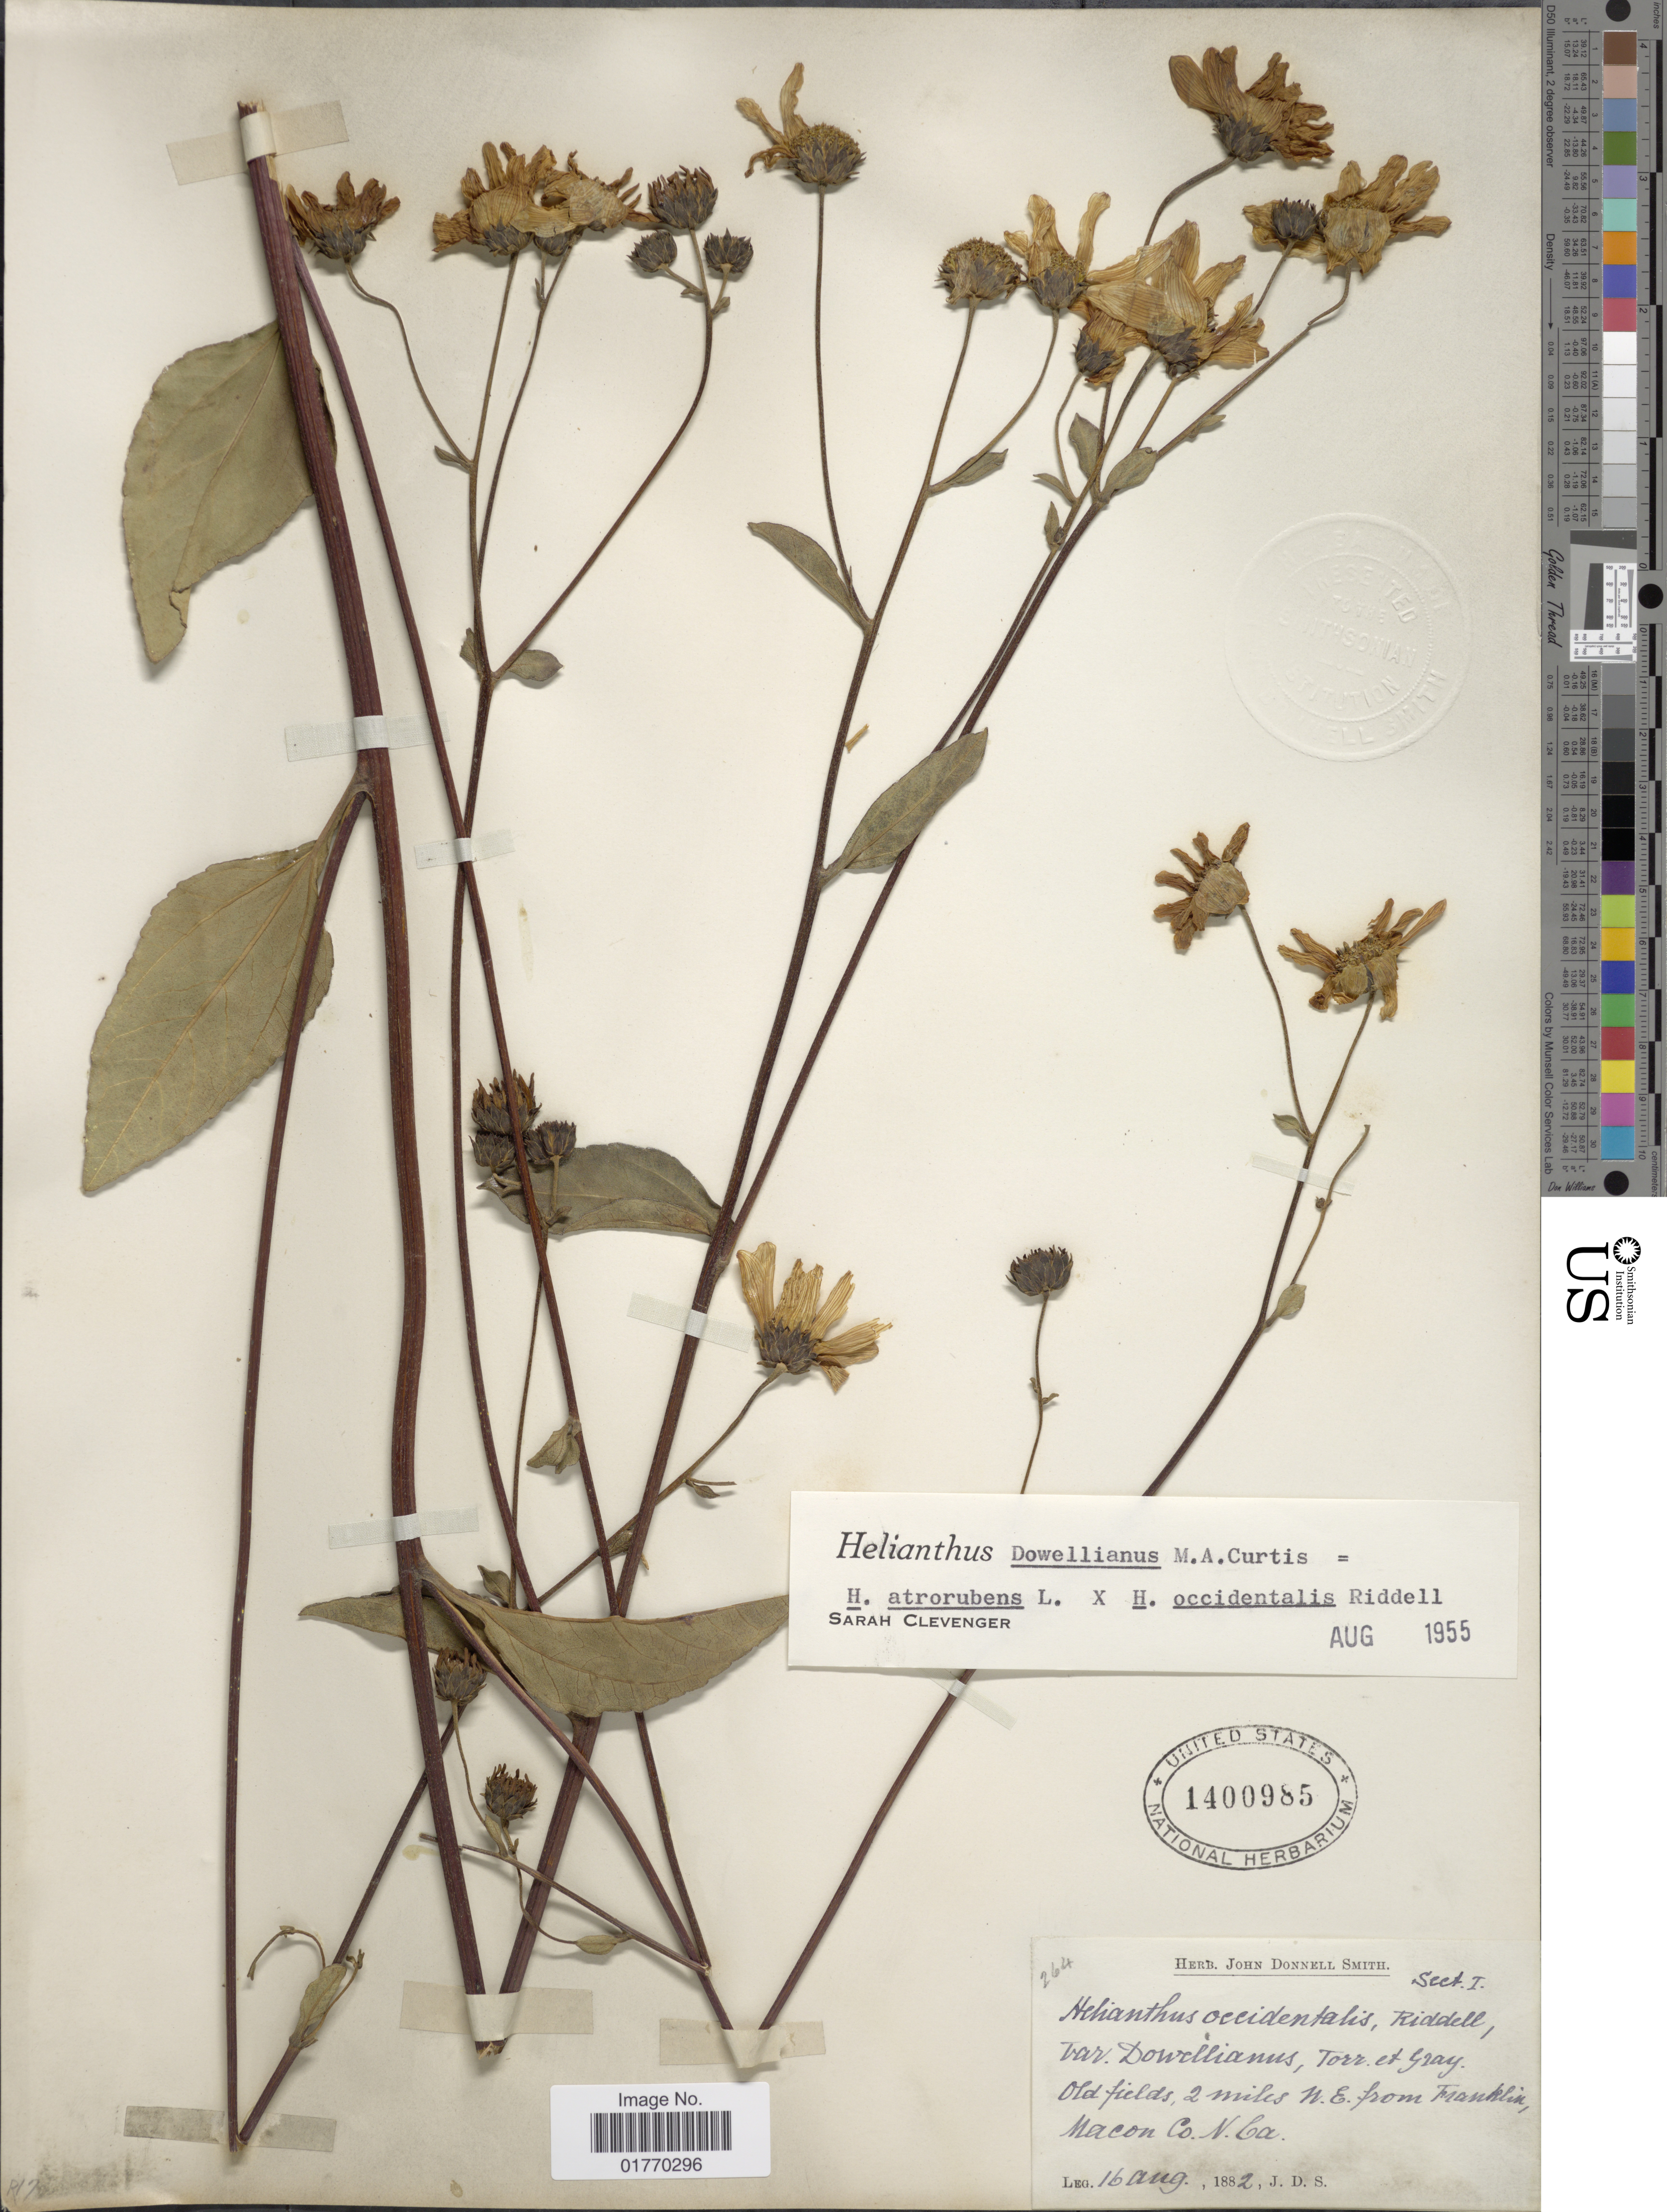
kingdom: Plantae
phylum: Tracheophyta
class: Magnoliopsida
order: Asterales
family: Asteraceae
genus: Helianthus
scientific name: Helianthus dowellianus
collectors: J. Donnell Smith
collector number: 264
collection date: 1882-08-16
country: United States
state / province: North Carolina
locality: Old fields, 2 miles N. E. from Franklin, Macon Co., N. Ca.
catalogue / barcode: US 1400985